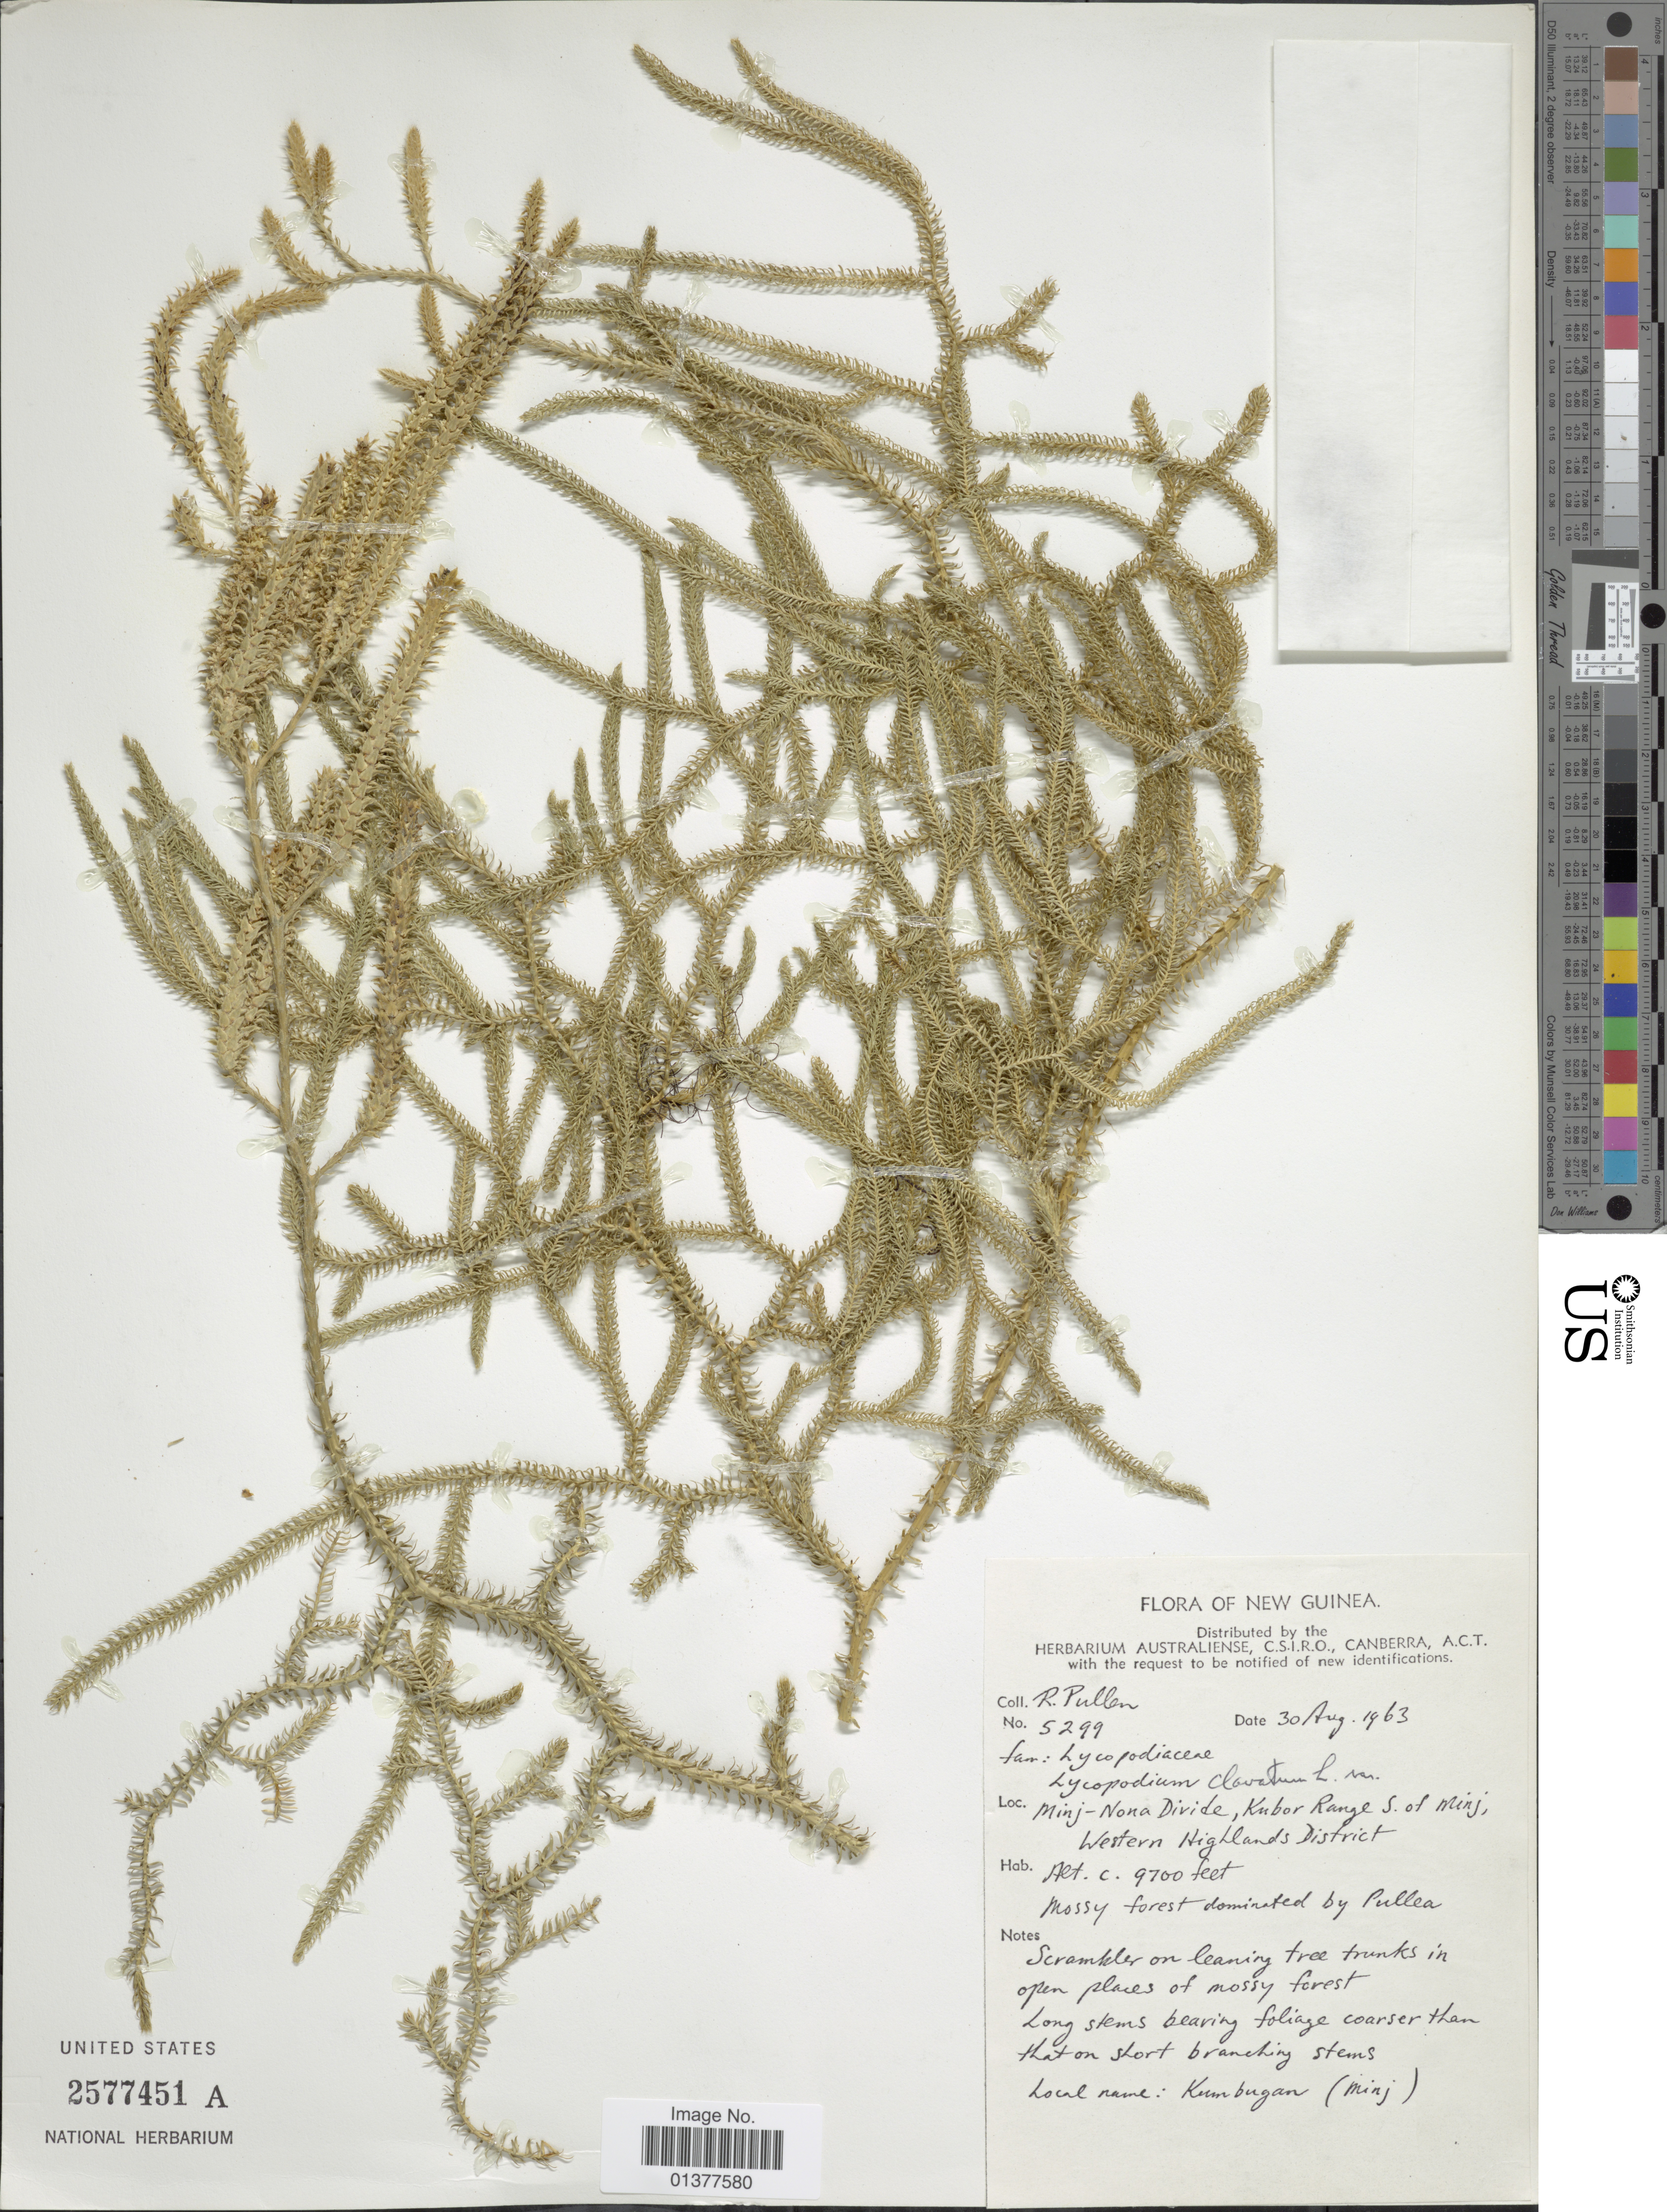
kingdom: Plantae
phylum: Tracheophyta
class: Lycopodiopsida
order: Lycopodiales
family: Lycopodiaceae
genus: Palhinhaea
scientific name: Palhinhaea cernua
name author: (L.) Vasc. & Franco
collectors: R. Pullen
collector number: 5299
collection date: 1963-08-30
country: Papua New Guinea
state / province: Western Highlands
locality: Minj-Nona Divide, Kubor Range S. of Minj, Western Highlands District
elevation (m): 2957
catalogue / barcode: US 2577451A